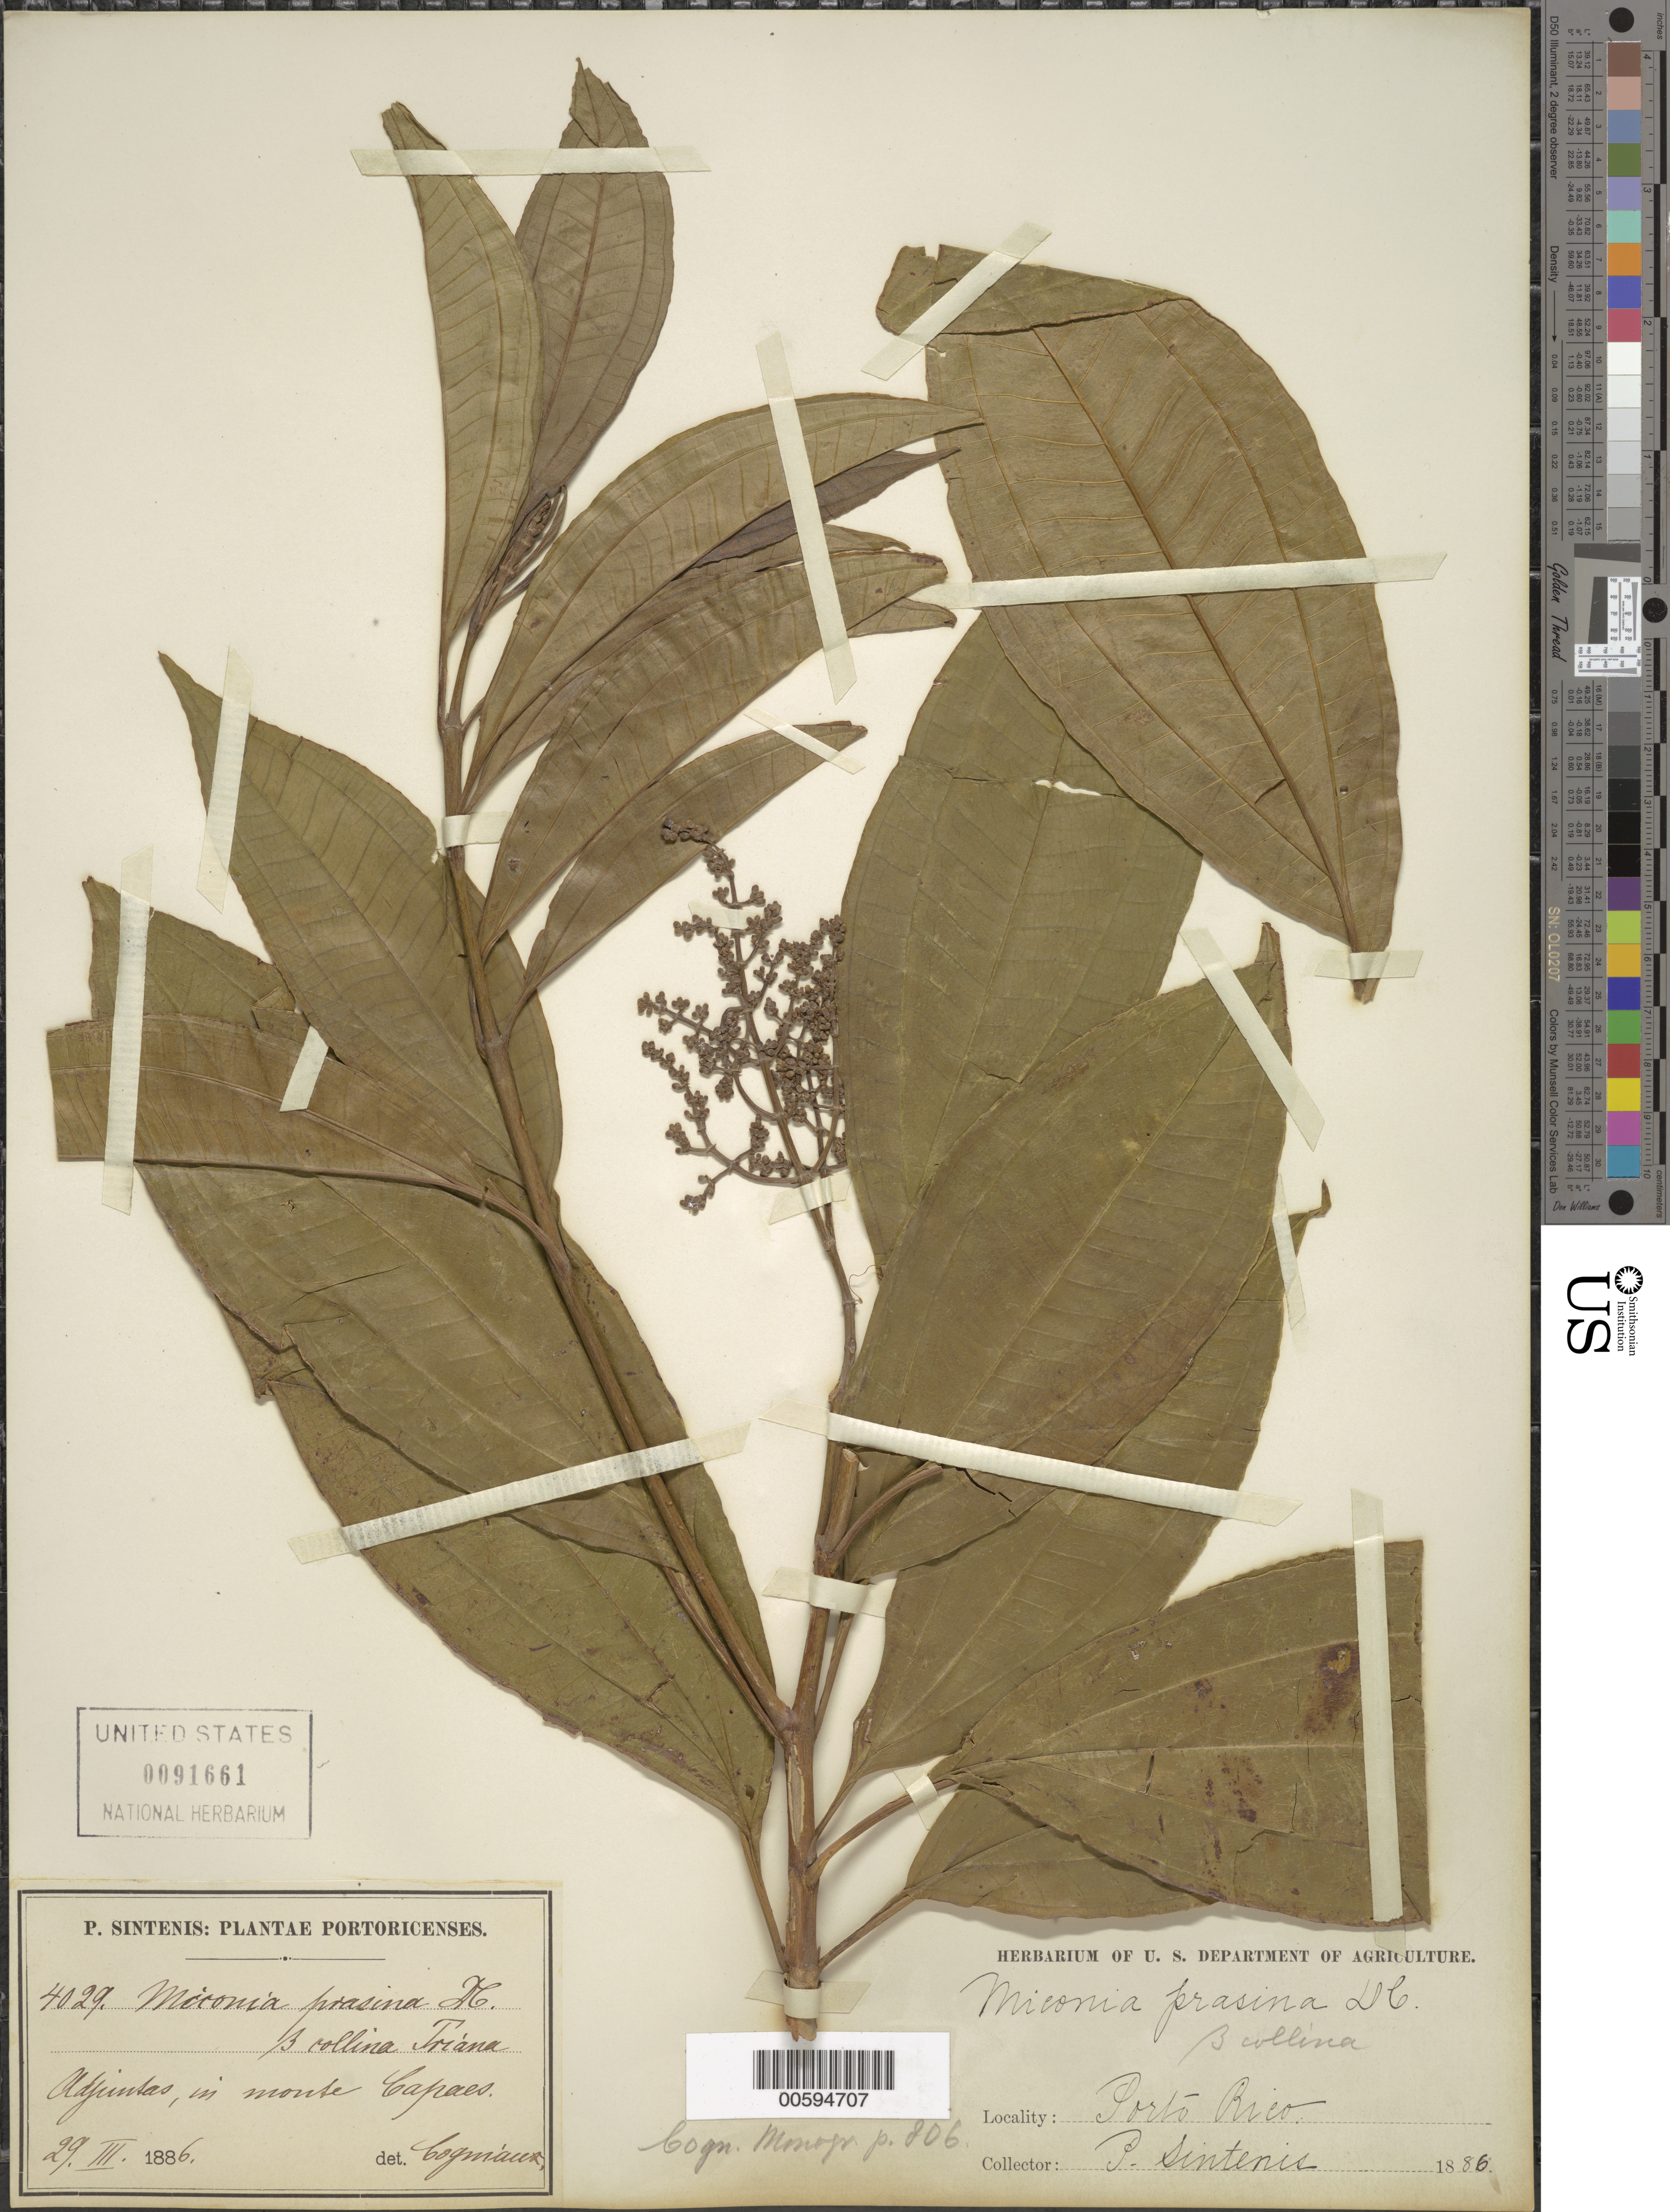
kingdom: Plantae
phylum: Tracheophyta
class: Magnoliopsida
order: Myrtales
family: Melastomataceae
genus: Miconia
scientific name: Miconia rubiginosa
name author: (Bonpl.) DC.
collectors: P. Sintenis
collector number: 4029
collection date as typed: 29 Mar 1886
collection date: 1886-03-29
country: Puerto Rico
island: Greater Antilles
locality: Adjuntas, in monte Capaes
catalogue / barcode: US 91661